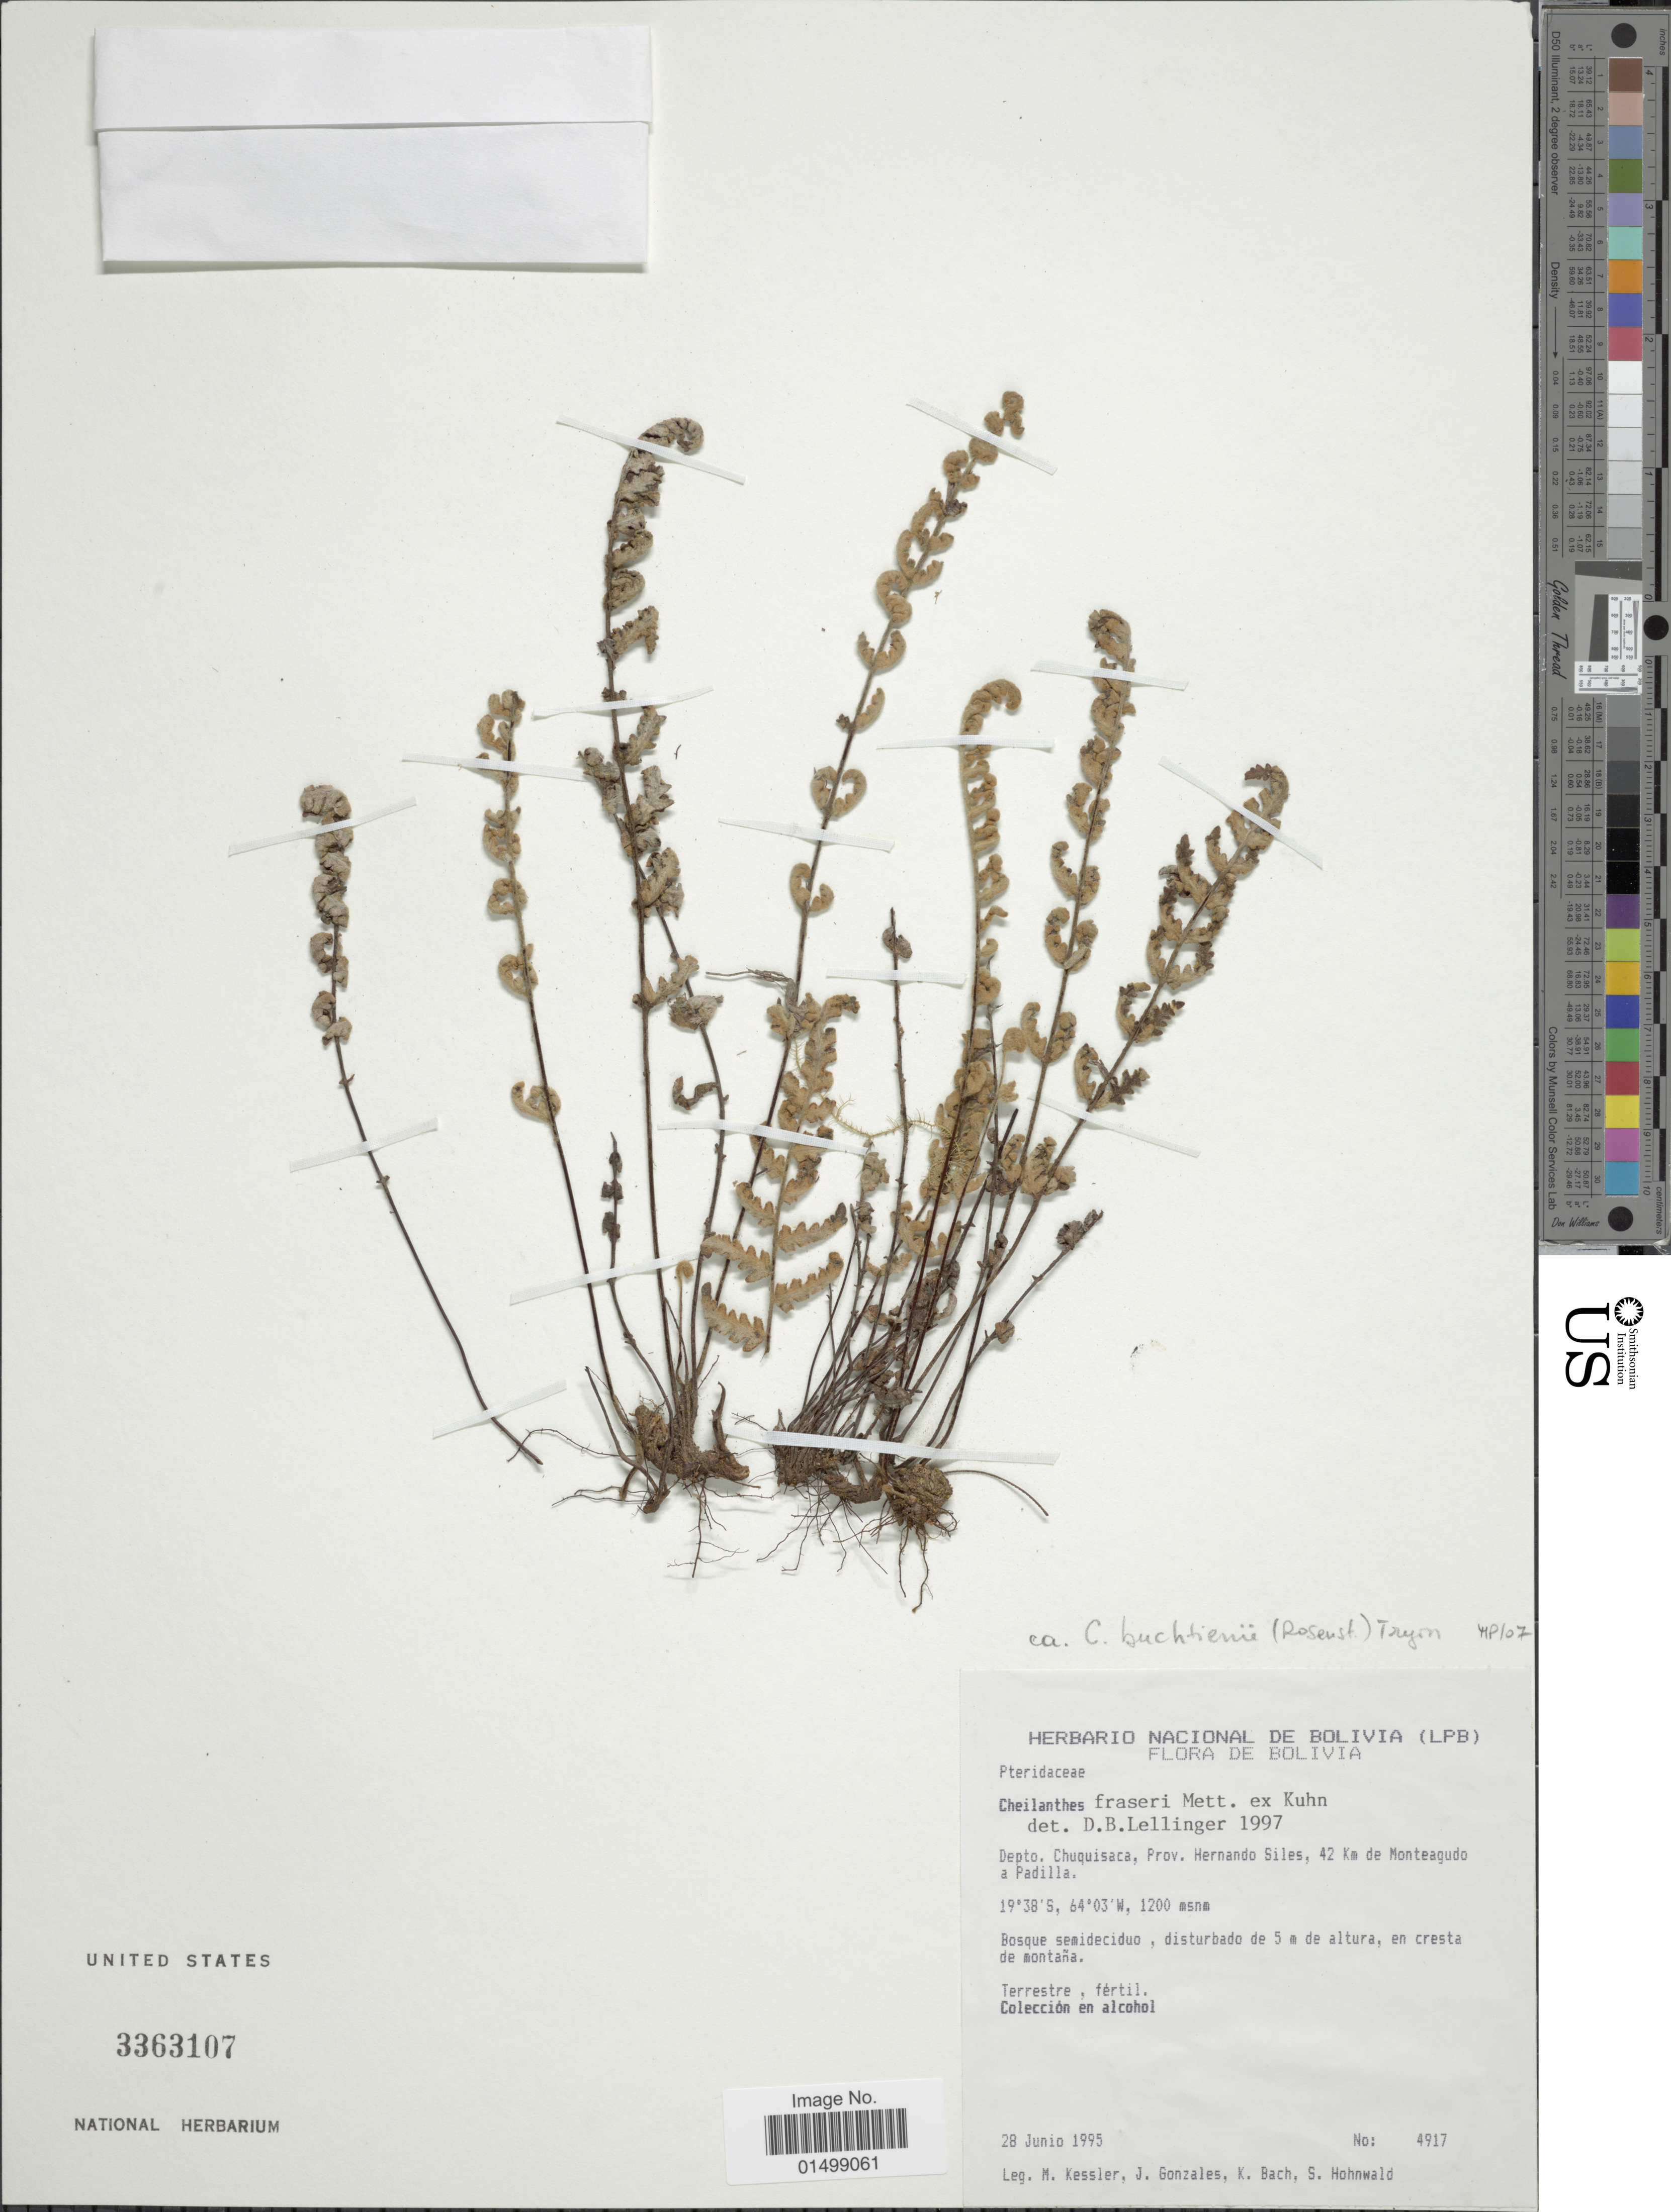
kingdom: Plantae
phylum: Tracheophyta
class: Polypodiopsida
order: Polypodiales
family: Pteridaceae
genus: Cheilanthes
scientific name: Cheilanthes buchtienii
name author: (Rosenst.) R.M. Tryon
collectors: M. Kessler, J. Gonzales, K. Bach & S. Hohnwald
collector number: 4917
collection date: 1995-06-28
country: Bolivia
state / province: Chuquisaca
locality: Prov. Hernando Siles, 42 km de Monteagudo a Padilla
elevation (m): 1200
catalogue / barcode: US 3363107